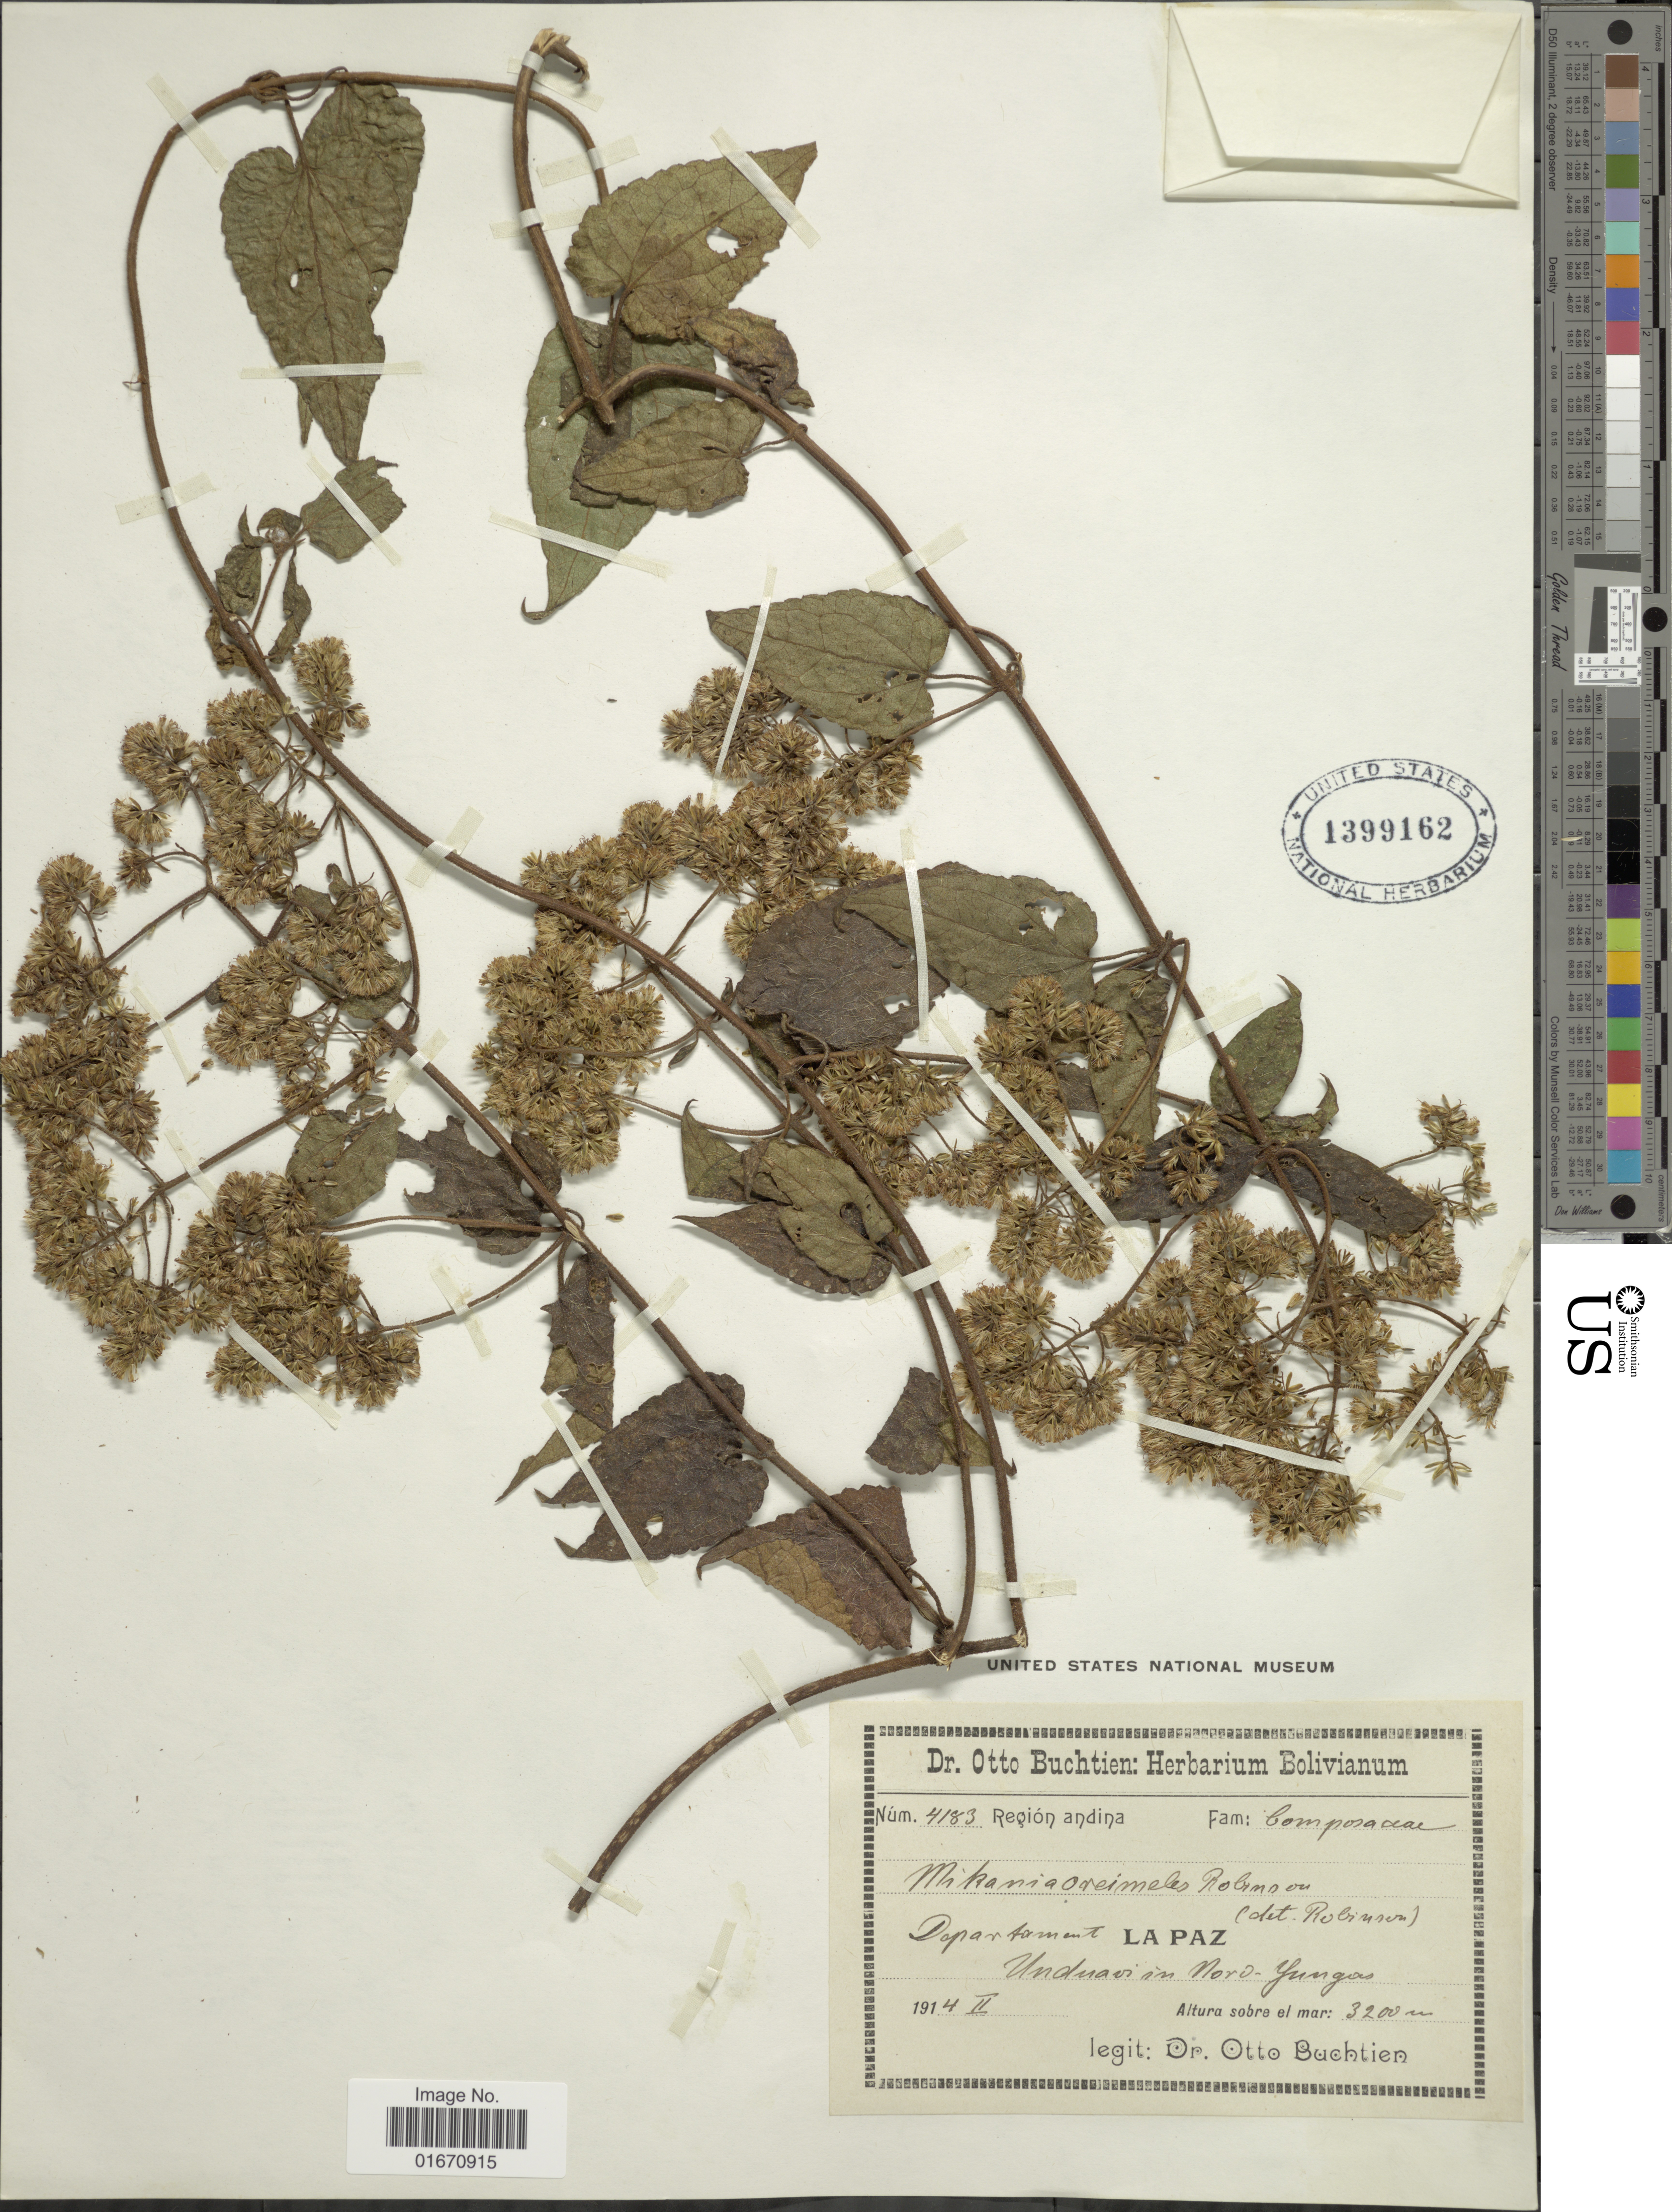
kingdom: Plantae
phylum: Tracheophyta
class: Magnoliopsida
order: Asterales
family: Asteraceae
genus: Mikania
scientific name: Mikania oreimeles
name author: B.L. Rob.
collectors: O. Buchtien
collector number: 4183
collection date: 1914-02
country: Bolivia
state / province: La Paz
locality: Department La Paz, Unduavi in Nord-Yungas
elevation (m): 3200